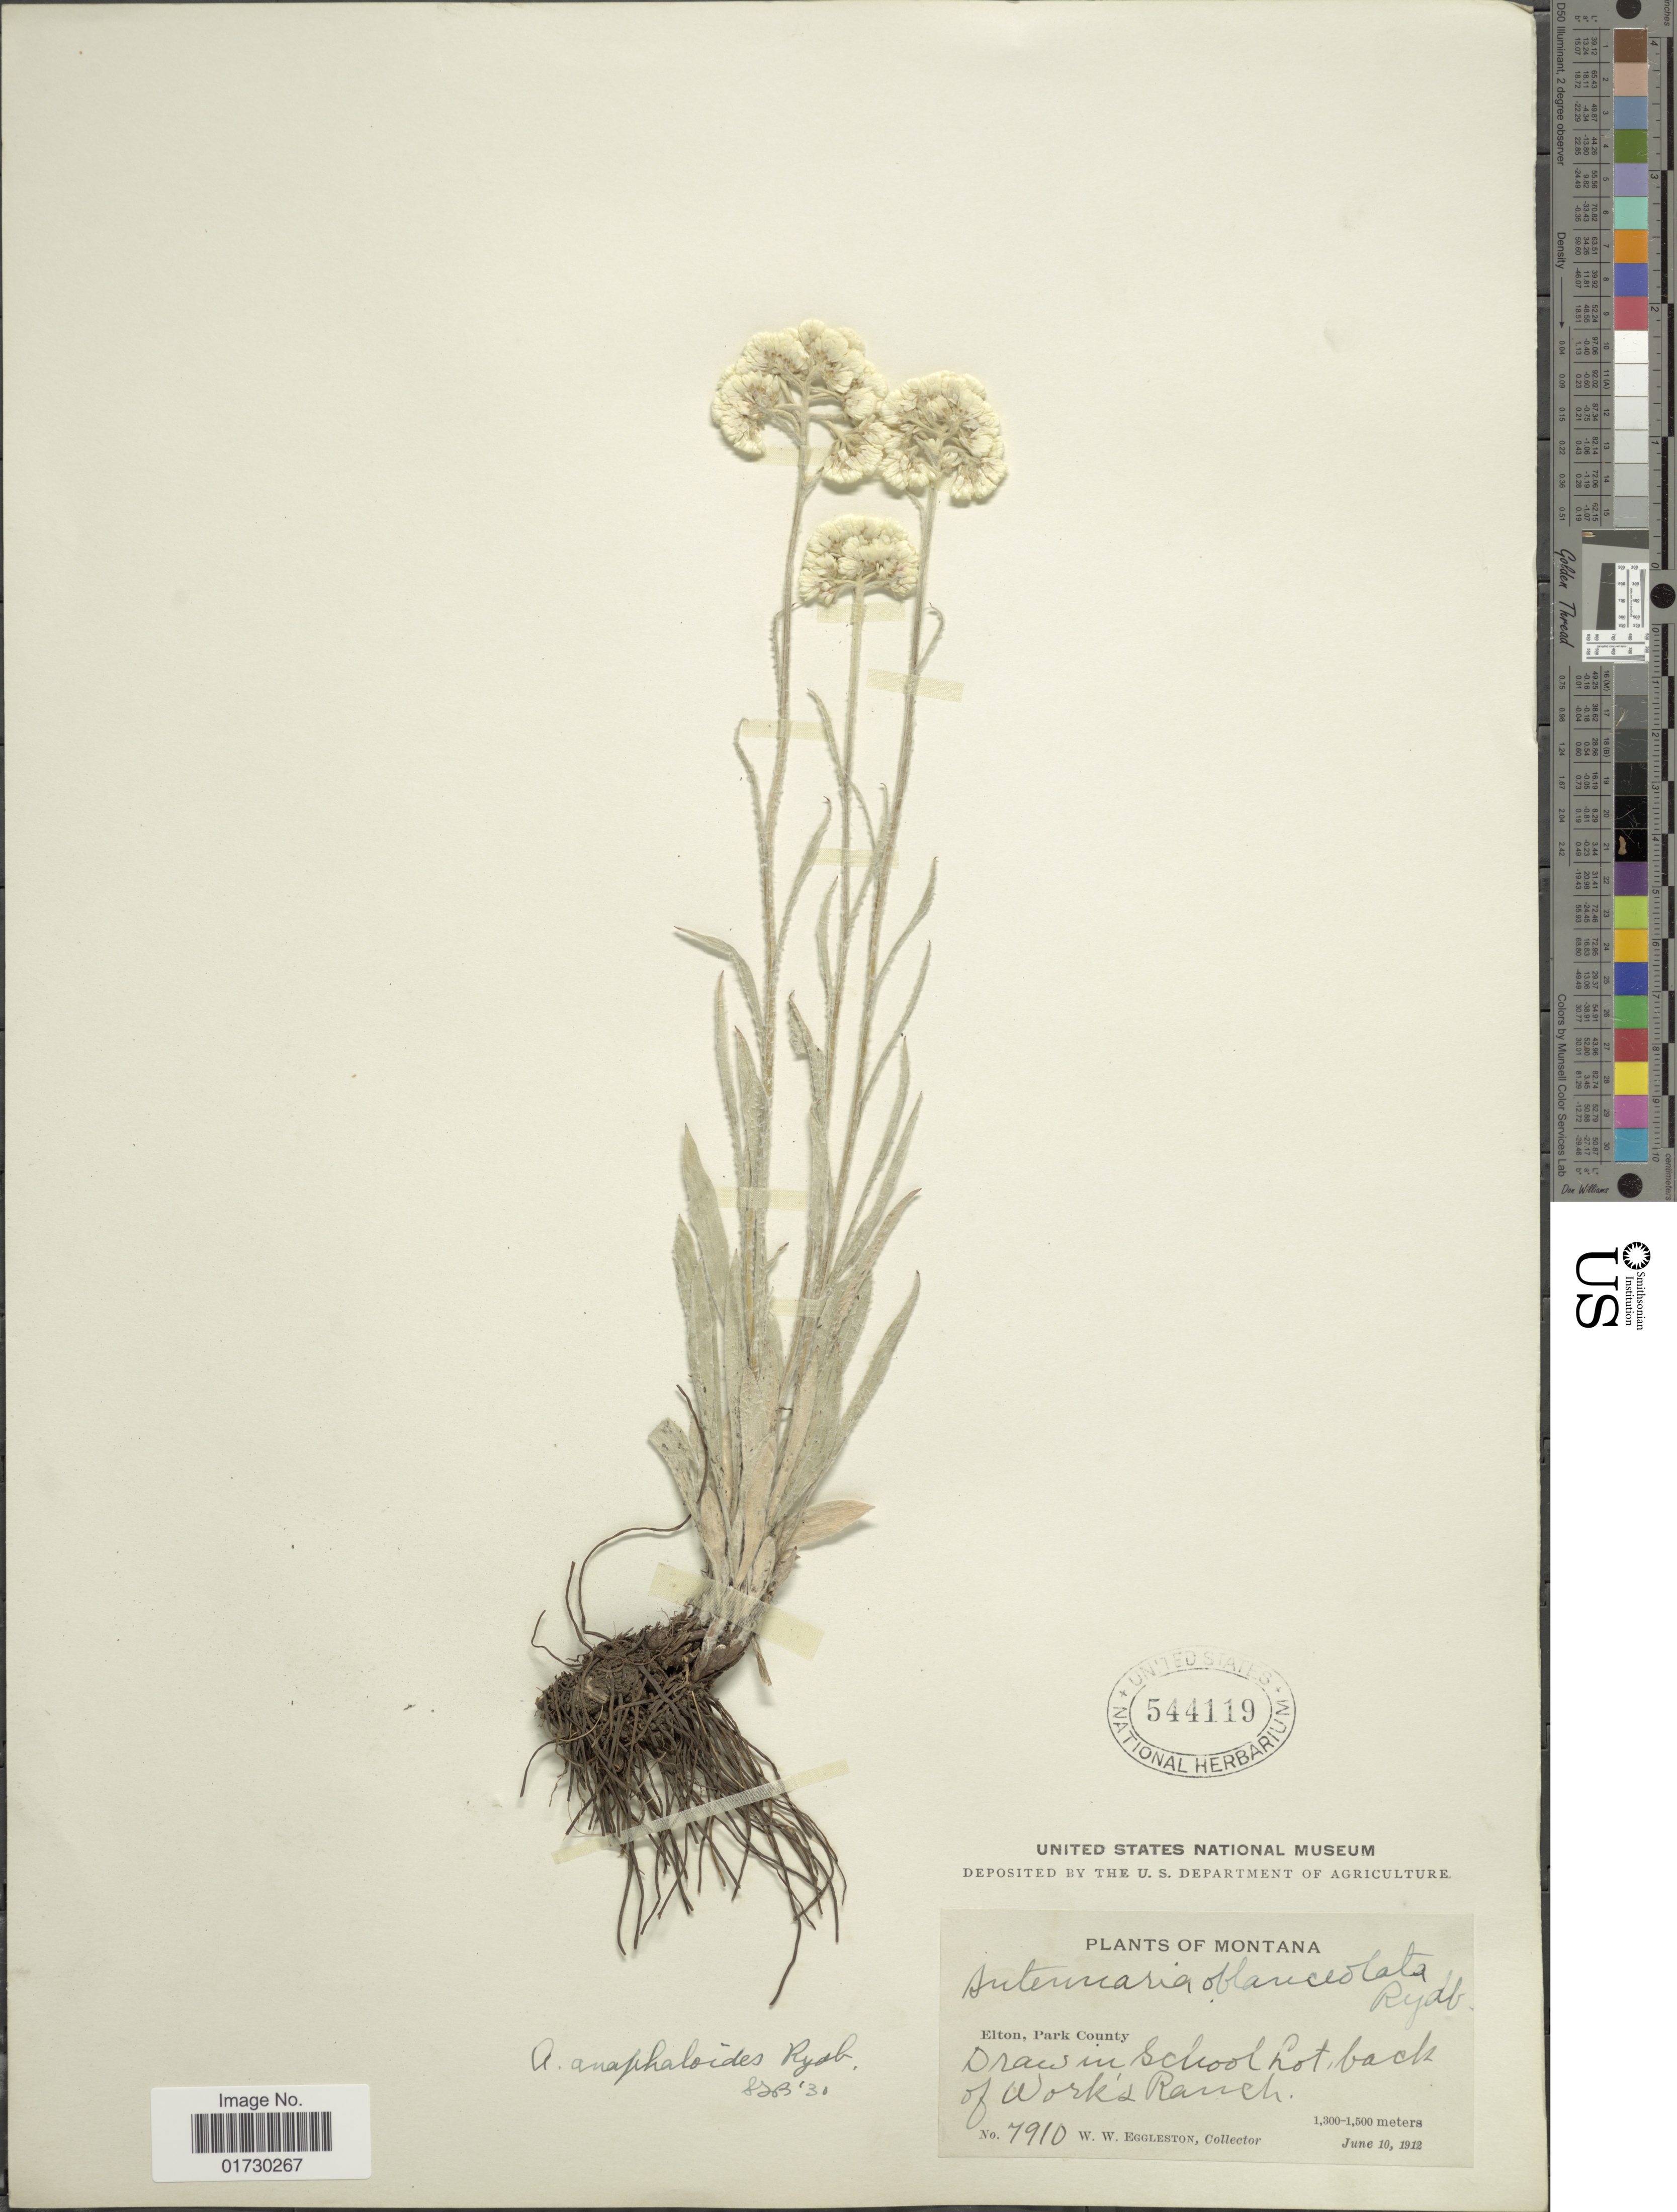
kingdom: Plantae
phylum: Tracheophyta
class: Magnoliopsida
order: Asterales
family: Asteraceae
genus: Antennaria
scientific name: Antennaria anaphaloides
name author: Rydb.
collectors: W. W. Eggleston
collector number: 7910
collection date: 1912-06-10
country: United States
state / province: Montana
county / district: Park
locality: Elton, Draw in School Lot, back of Work's Ranch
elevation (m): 1300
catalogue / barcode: US 544119